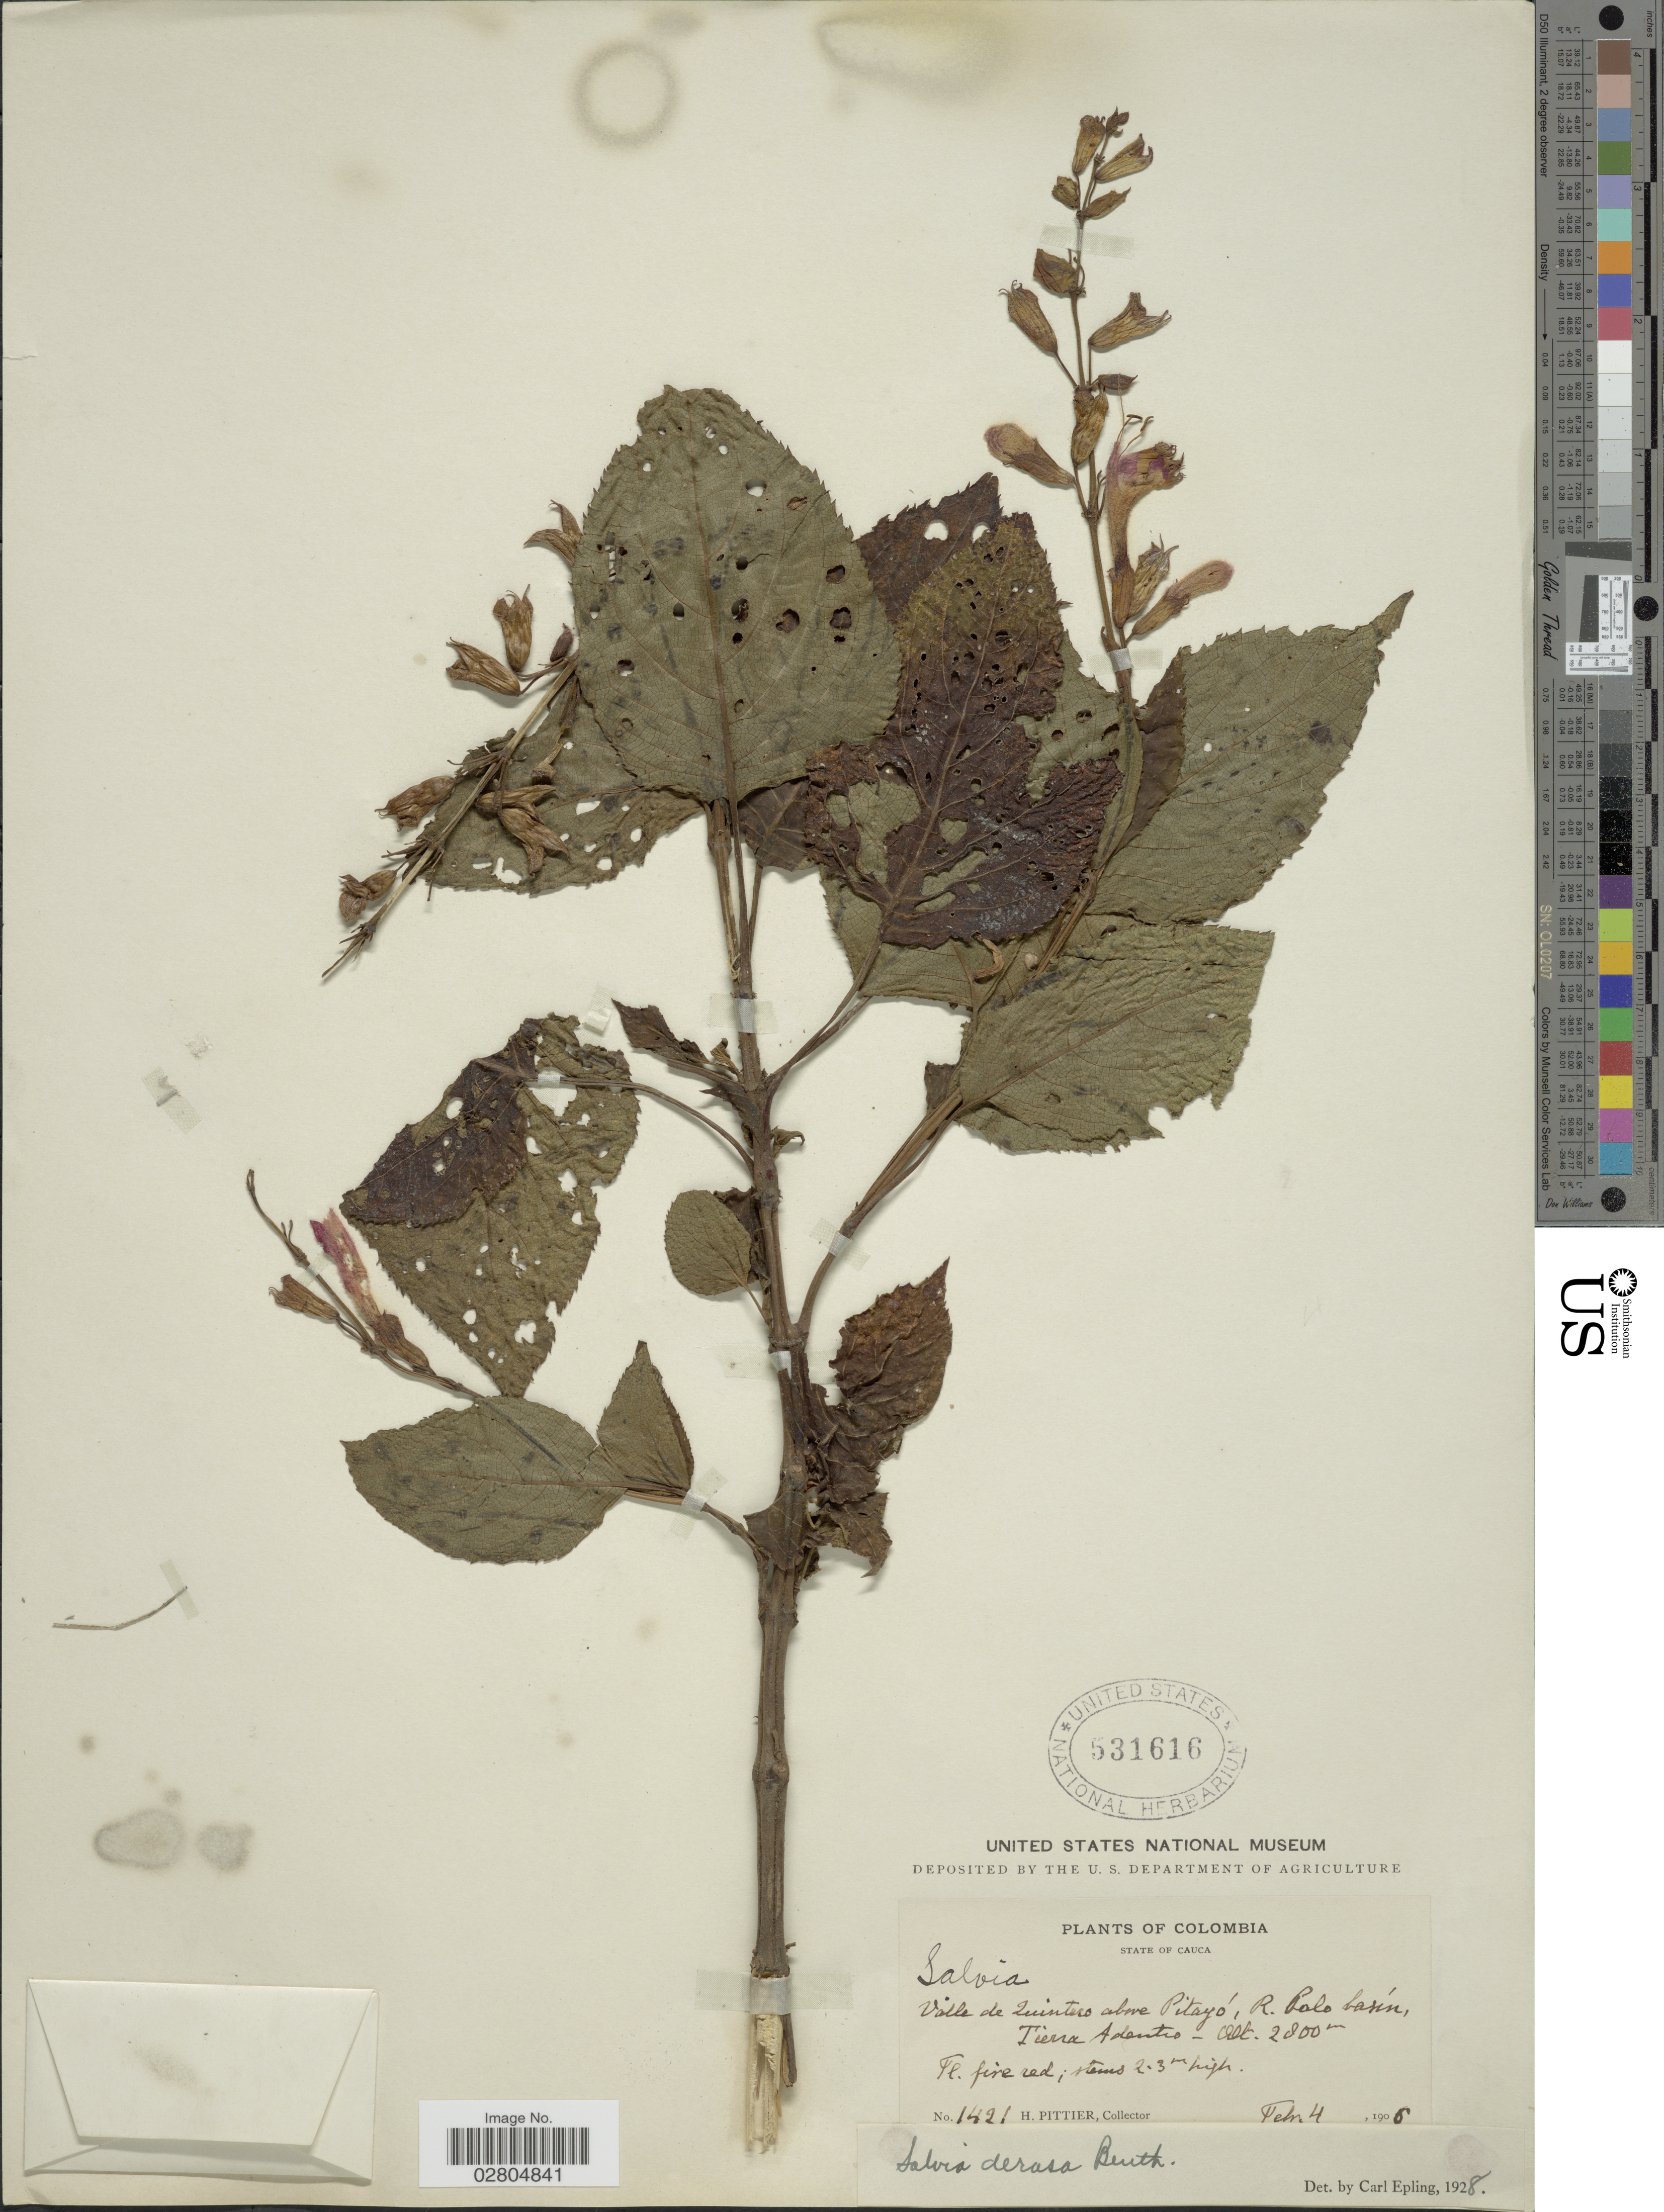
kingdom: Plantae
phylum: Tracheophyta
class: Magnoliopsida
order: Lamiales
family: Lamiaceae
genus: Salvia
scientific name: Salvia pauciserrata subsp. derasa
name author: (Benth.) J.R.I. Wood & Harley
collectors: H. F. Pittier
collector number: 1421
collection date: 1906-02-04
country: Colombia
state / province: Cauca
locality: Valle de Quintero above Pitayó, R. Polo basín, Tierra Adentro.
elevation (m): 2800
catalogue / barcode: US 531616